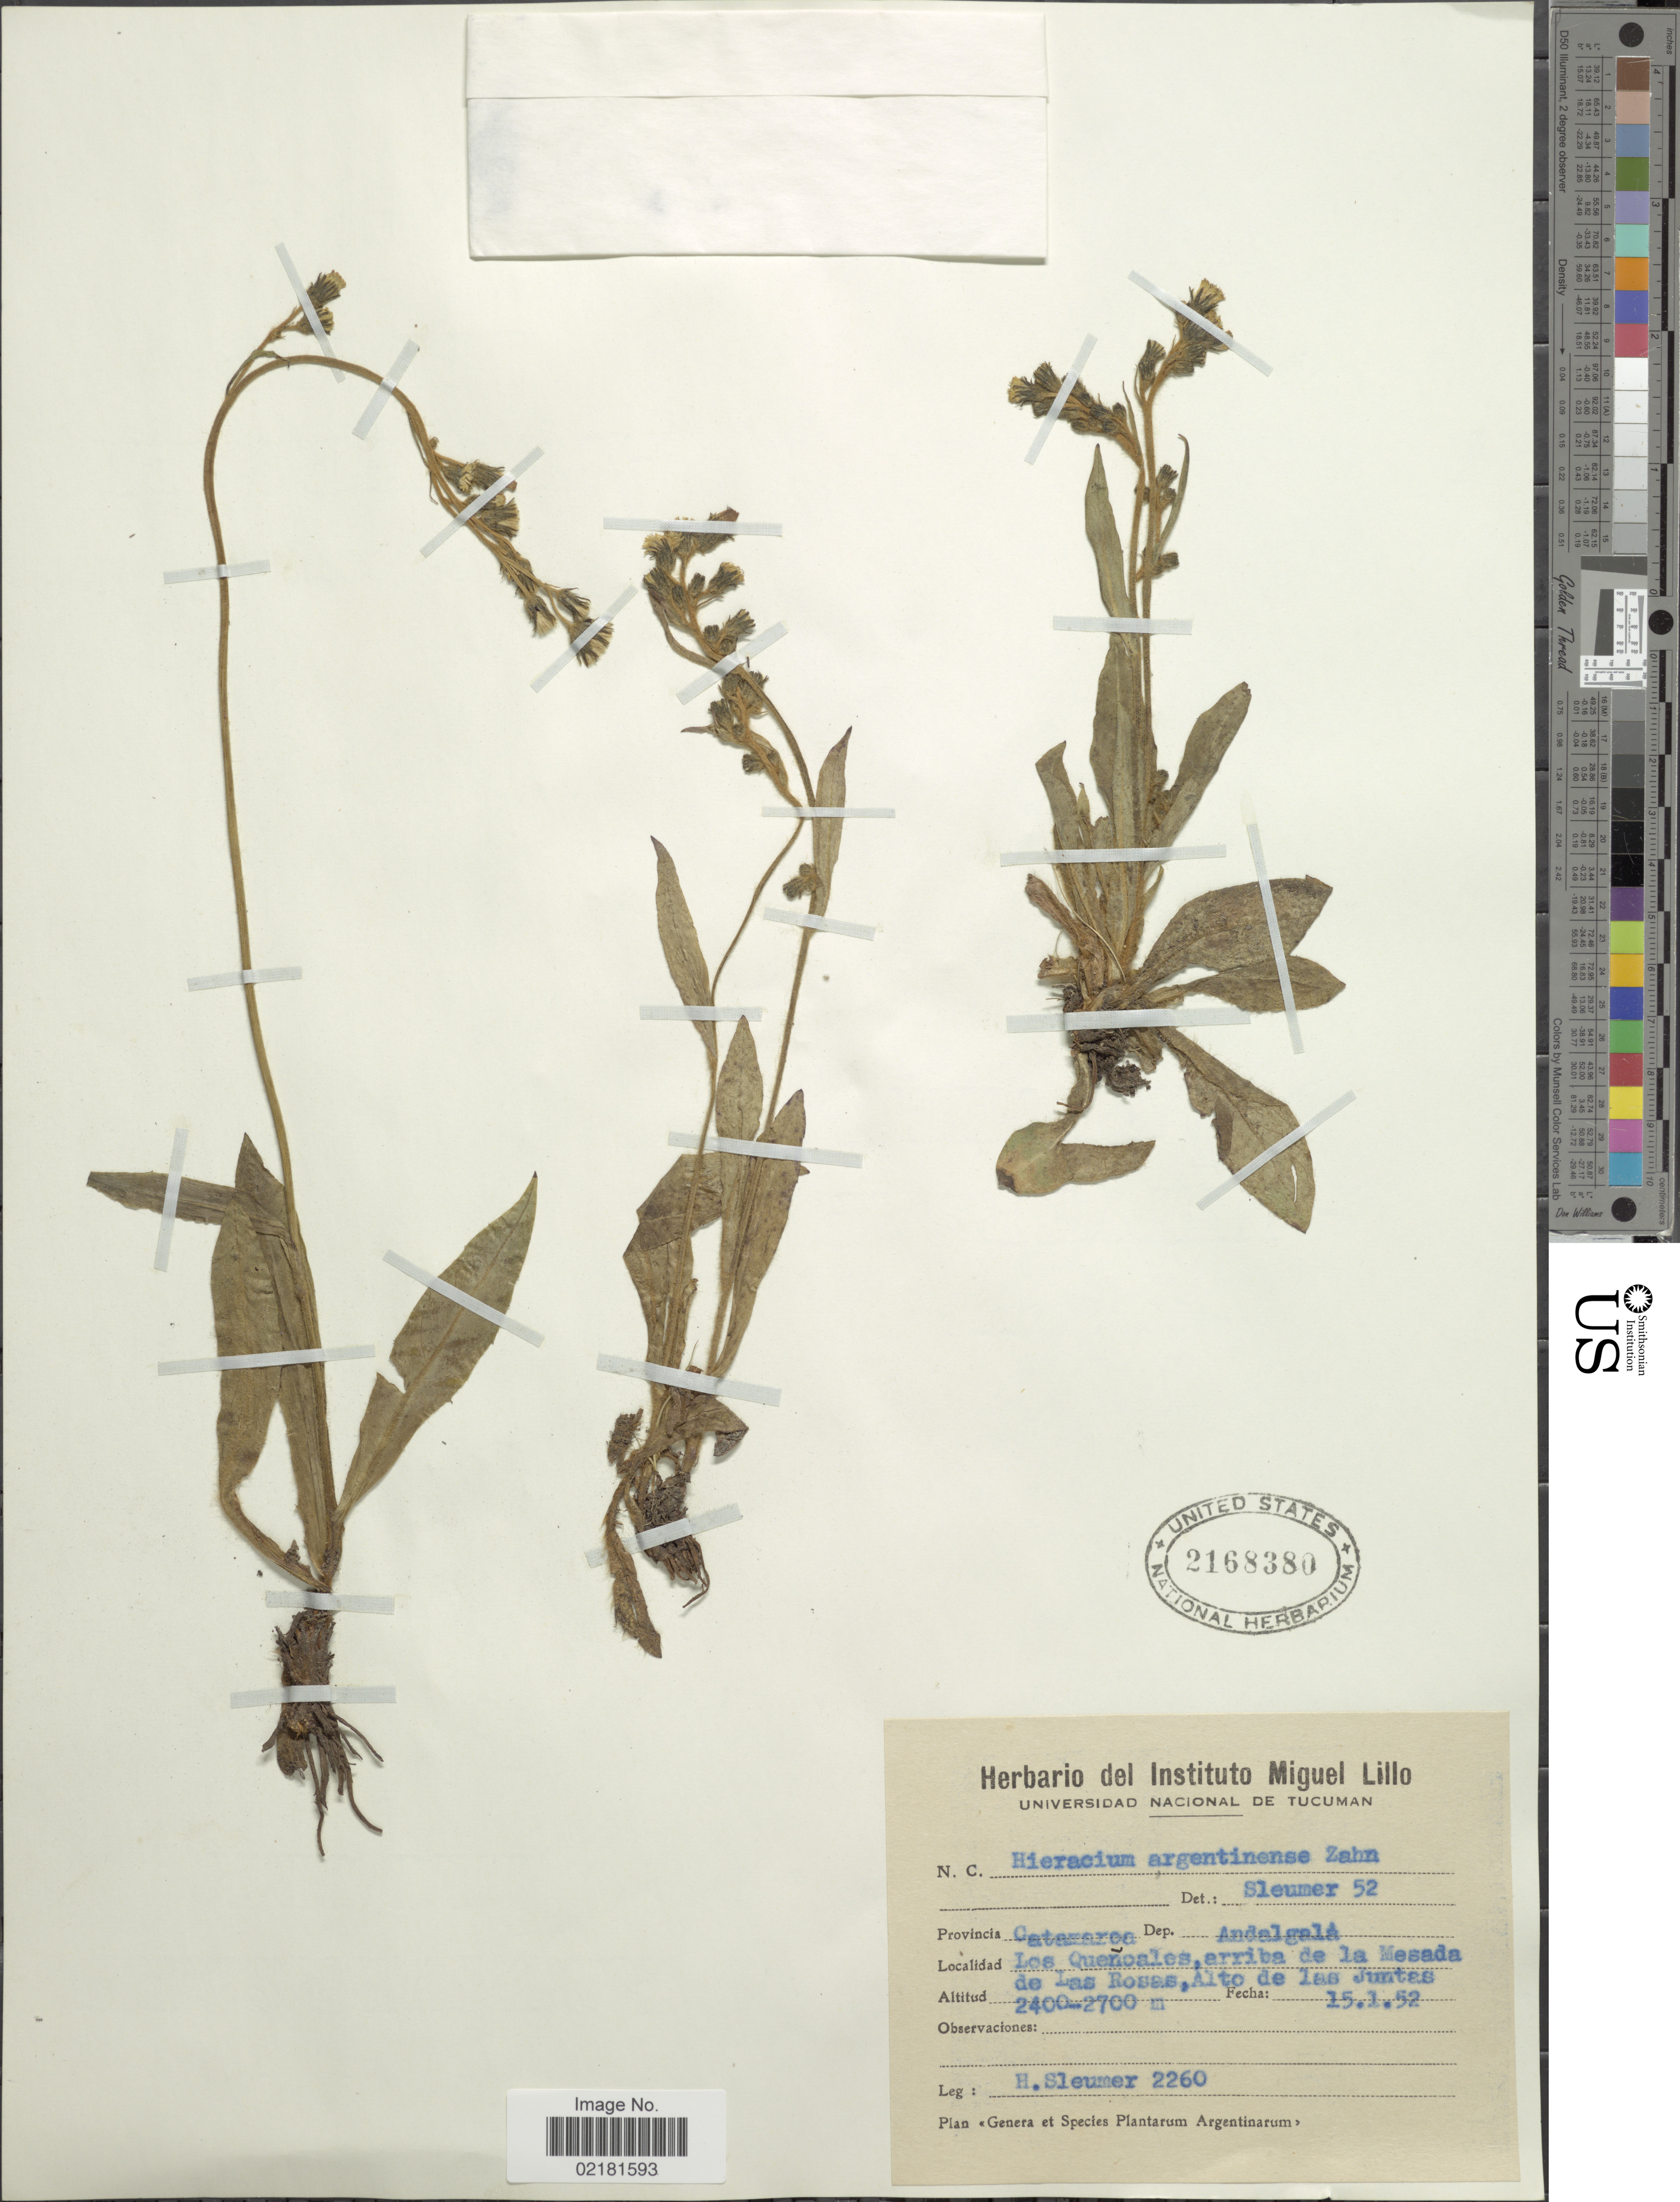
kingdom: Plantae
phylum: Tracheophyta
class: Magnoliopsida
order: Asterales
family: Asteraceae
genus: Hieracium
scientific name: Hieracium jubatum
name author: Fr.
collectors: H. O. Sleumer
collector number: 2260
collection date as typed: Transcribed d/m/y: 15/1/52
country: Argentina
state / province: Catamarca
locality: Dep. Andalgala, Los Quencales, arriba de la Mesada de Las Rosas, Alto de las Juntas.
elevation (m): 2400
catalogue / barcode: US 2168380